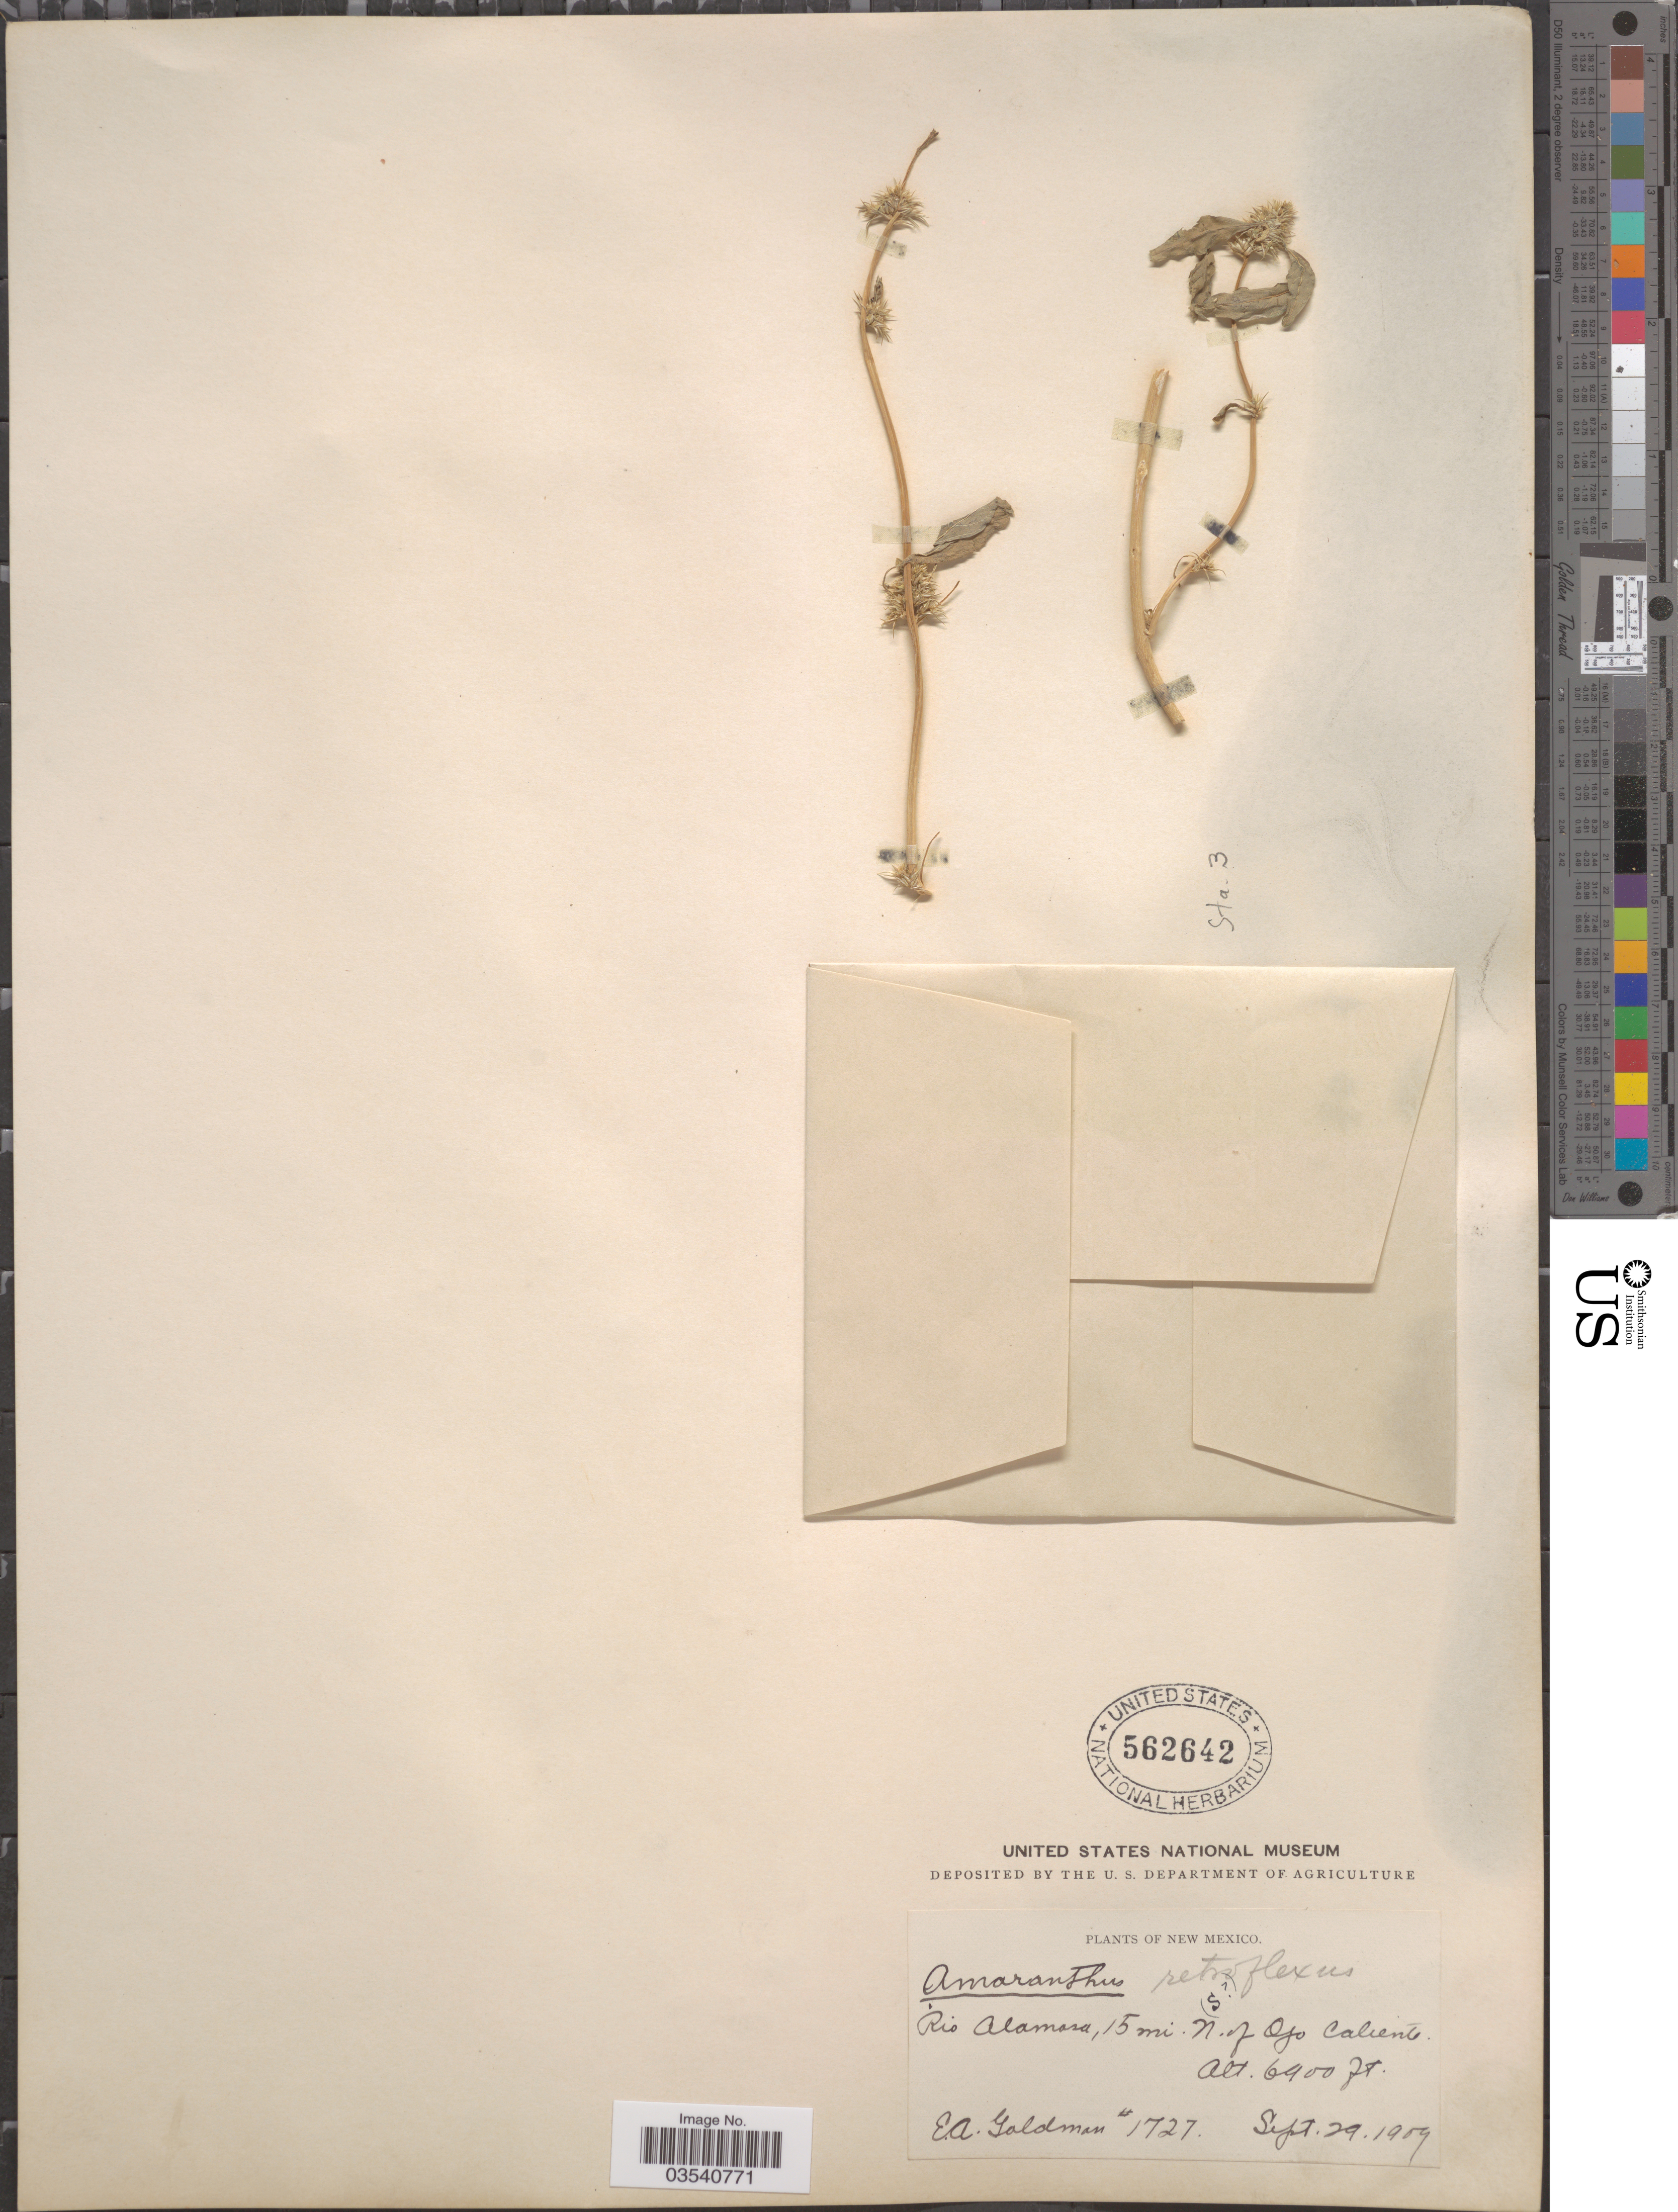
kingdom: Plantae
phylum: Tracheophyta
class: Magnoliopsida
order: Caryophyllales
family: Amaranthaceae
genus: Amaranthus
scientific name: Amaranthus powellii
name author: S. Watson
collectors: E. A. Goldman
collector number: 1727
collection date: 1909-09-29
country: United States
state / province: New Mexico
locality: Rio Alamosa, 15 mi. N. of Ojo Caliente.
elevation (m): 2103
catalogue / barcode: US 562642